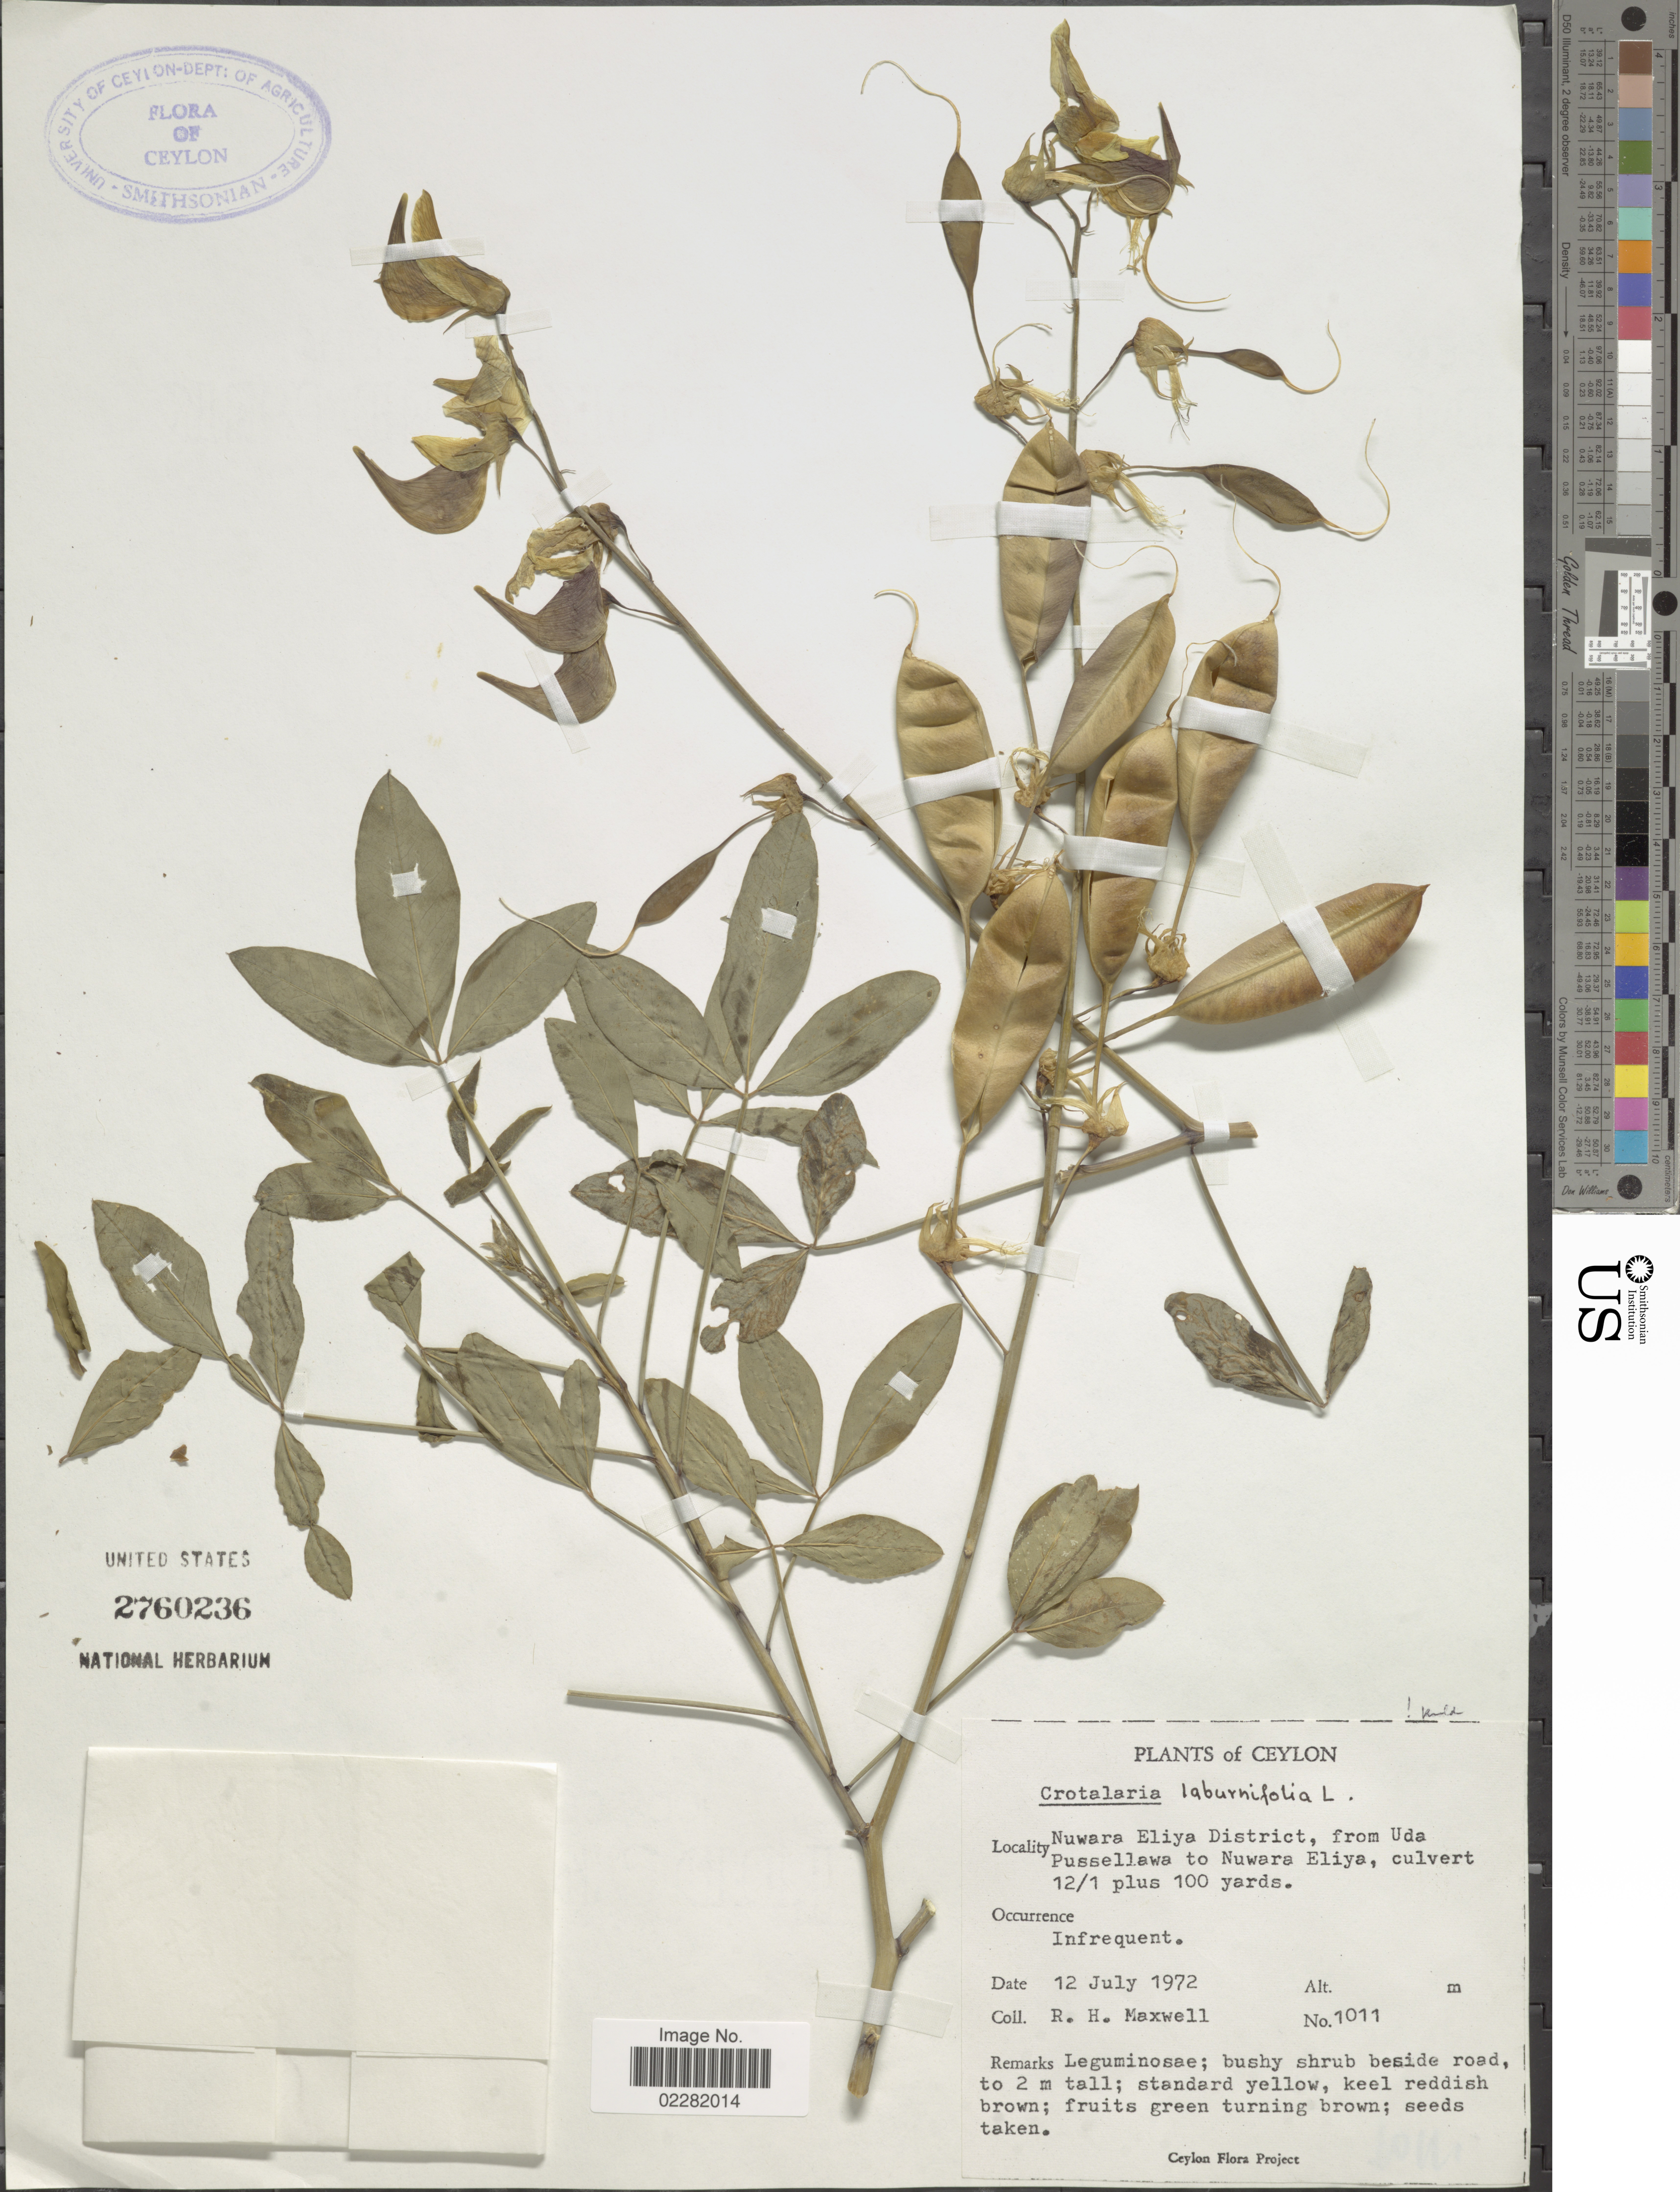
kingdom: Plantae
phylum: Tracheophyta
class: Magnoliopsida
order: Fabales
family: Fabaceae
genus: Crotalaria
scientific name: Crotalaria laburnifolia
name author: L.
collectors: R. Maxwell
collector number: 1011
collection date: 1972-07-12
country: Sri Lanka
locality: Ceylon, Nuwara Eliya District, from Uda Pussellawa to Nuwara Eliya, culvert 12/1 plus 100 yards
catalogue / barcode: US 2760236